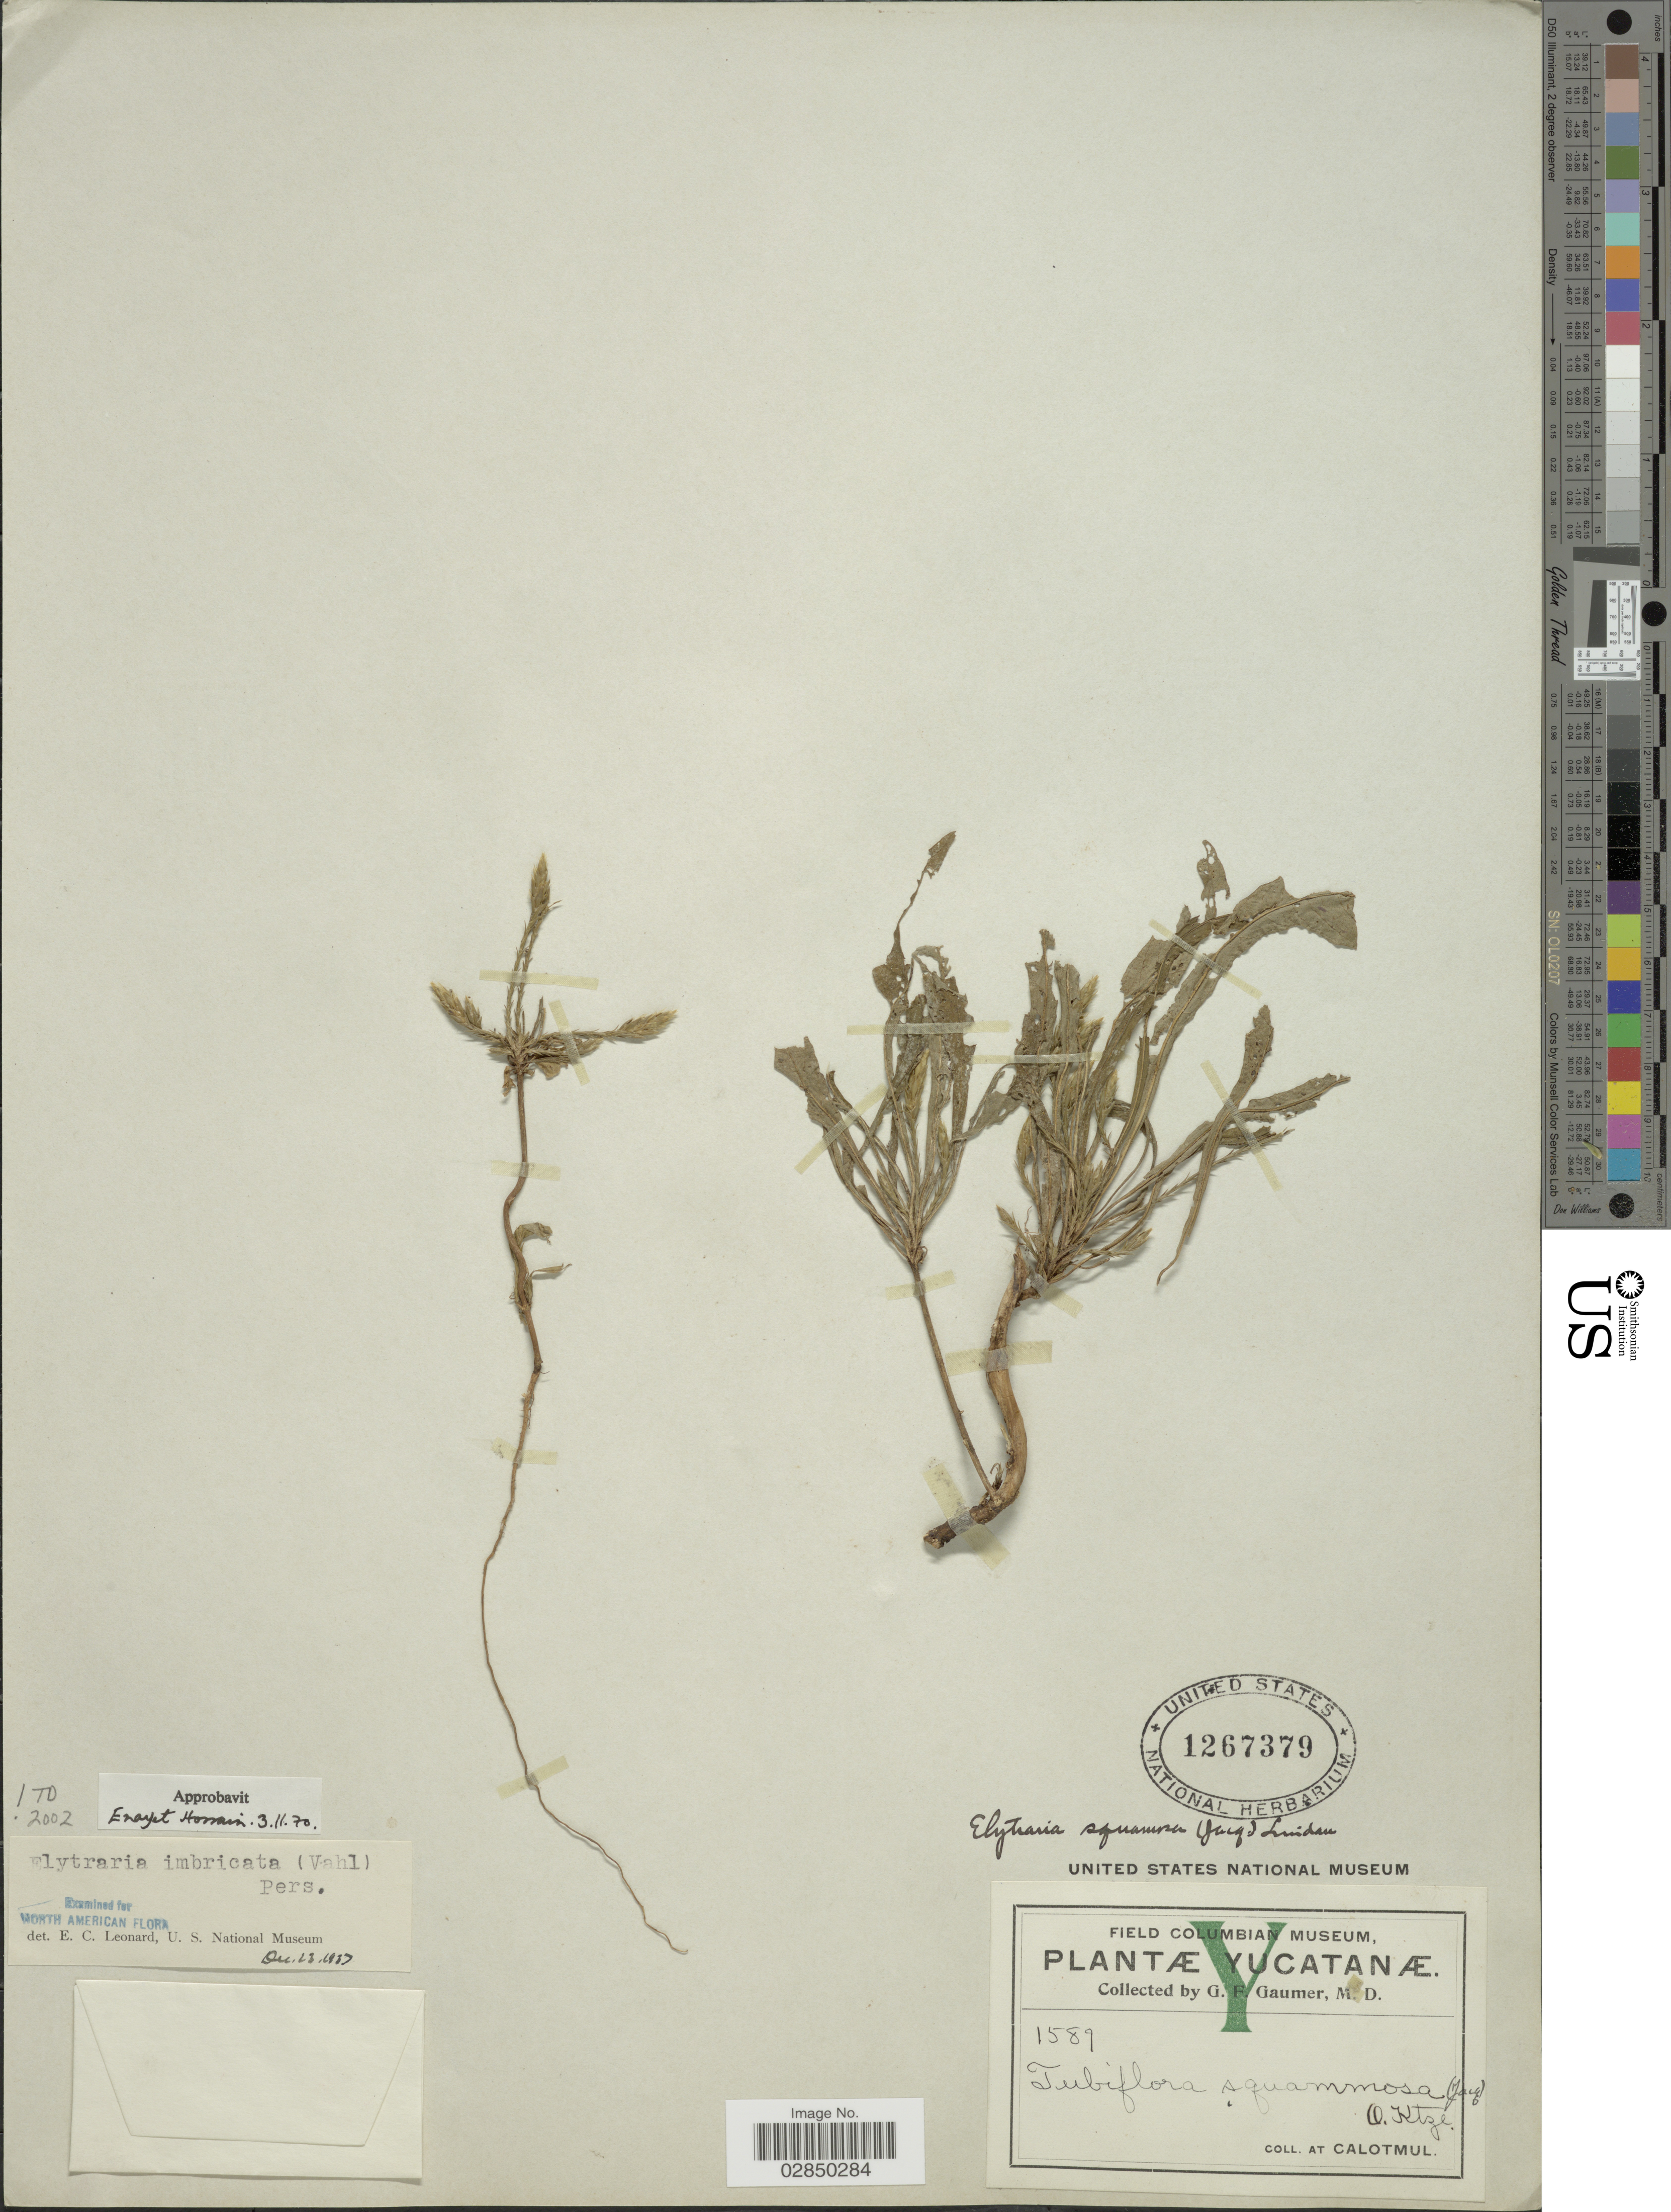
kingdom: Plantae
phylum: Tracheophyta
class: Magnoliopsida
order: Lamiales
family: Acanthaceae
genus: Elytraria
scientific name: Elytraria imbricata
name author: (Vahl) Pers.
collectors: G. F. Gaumer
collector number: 1589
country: Mexico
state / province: Yucatán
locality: Calotmul.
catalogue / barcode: US 1267379